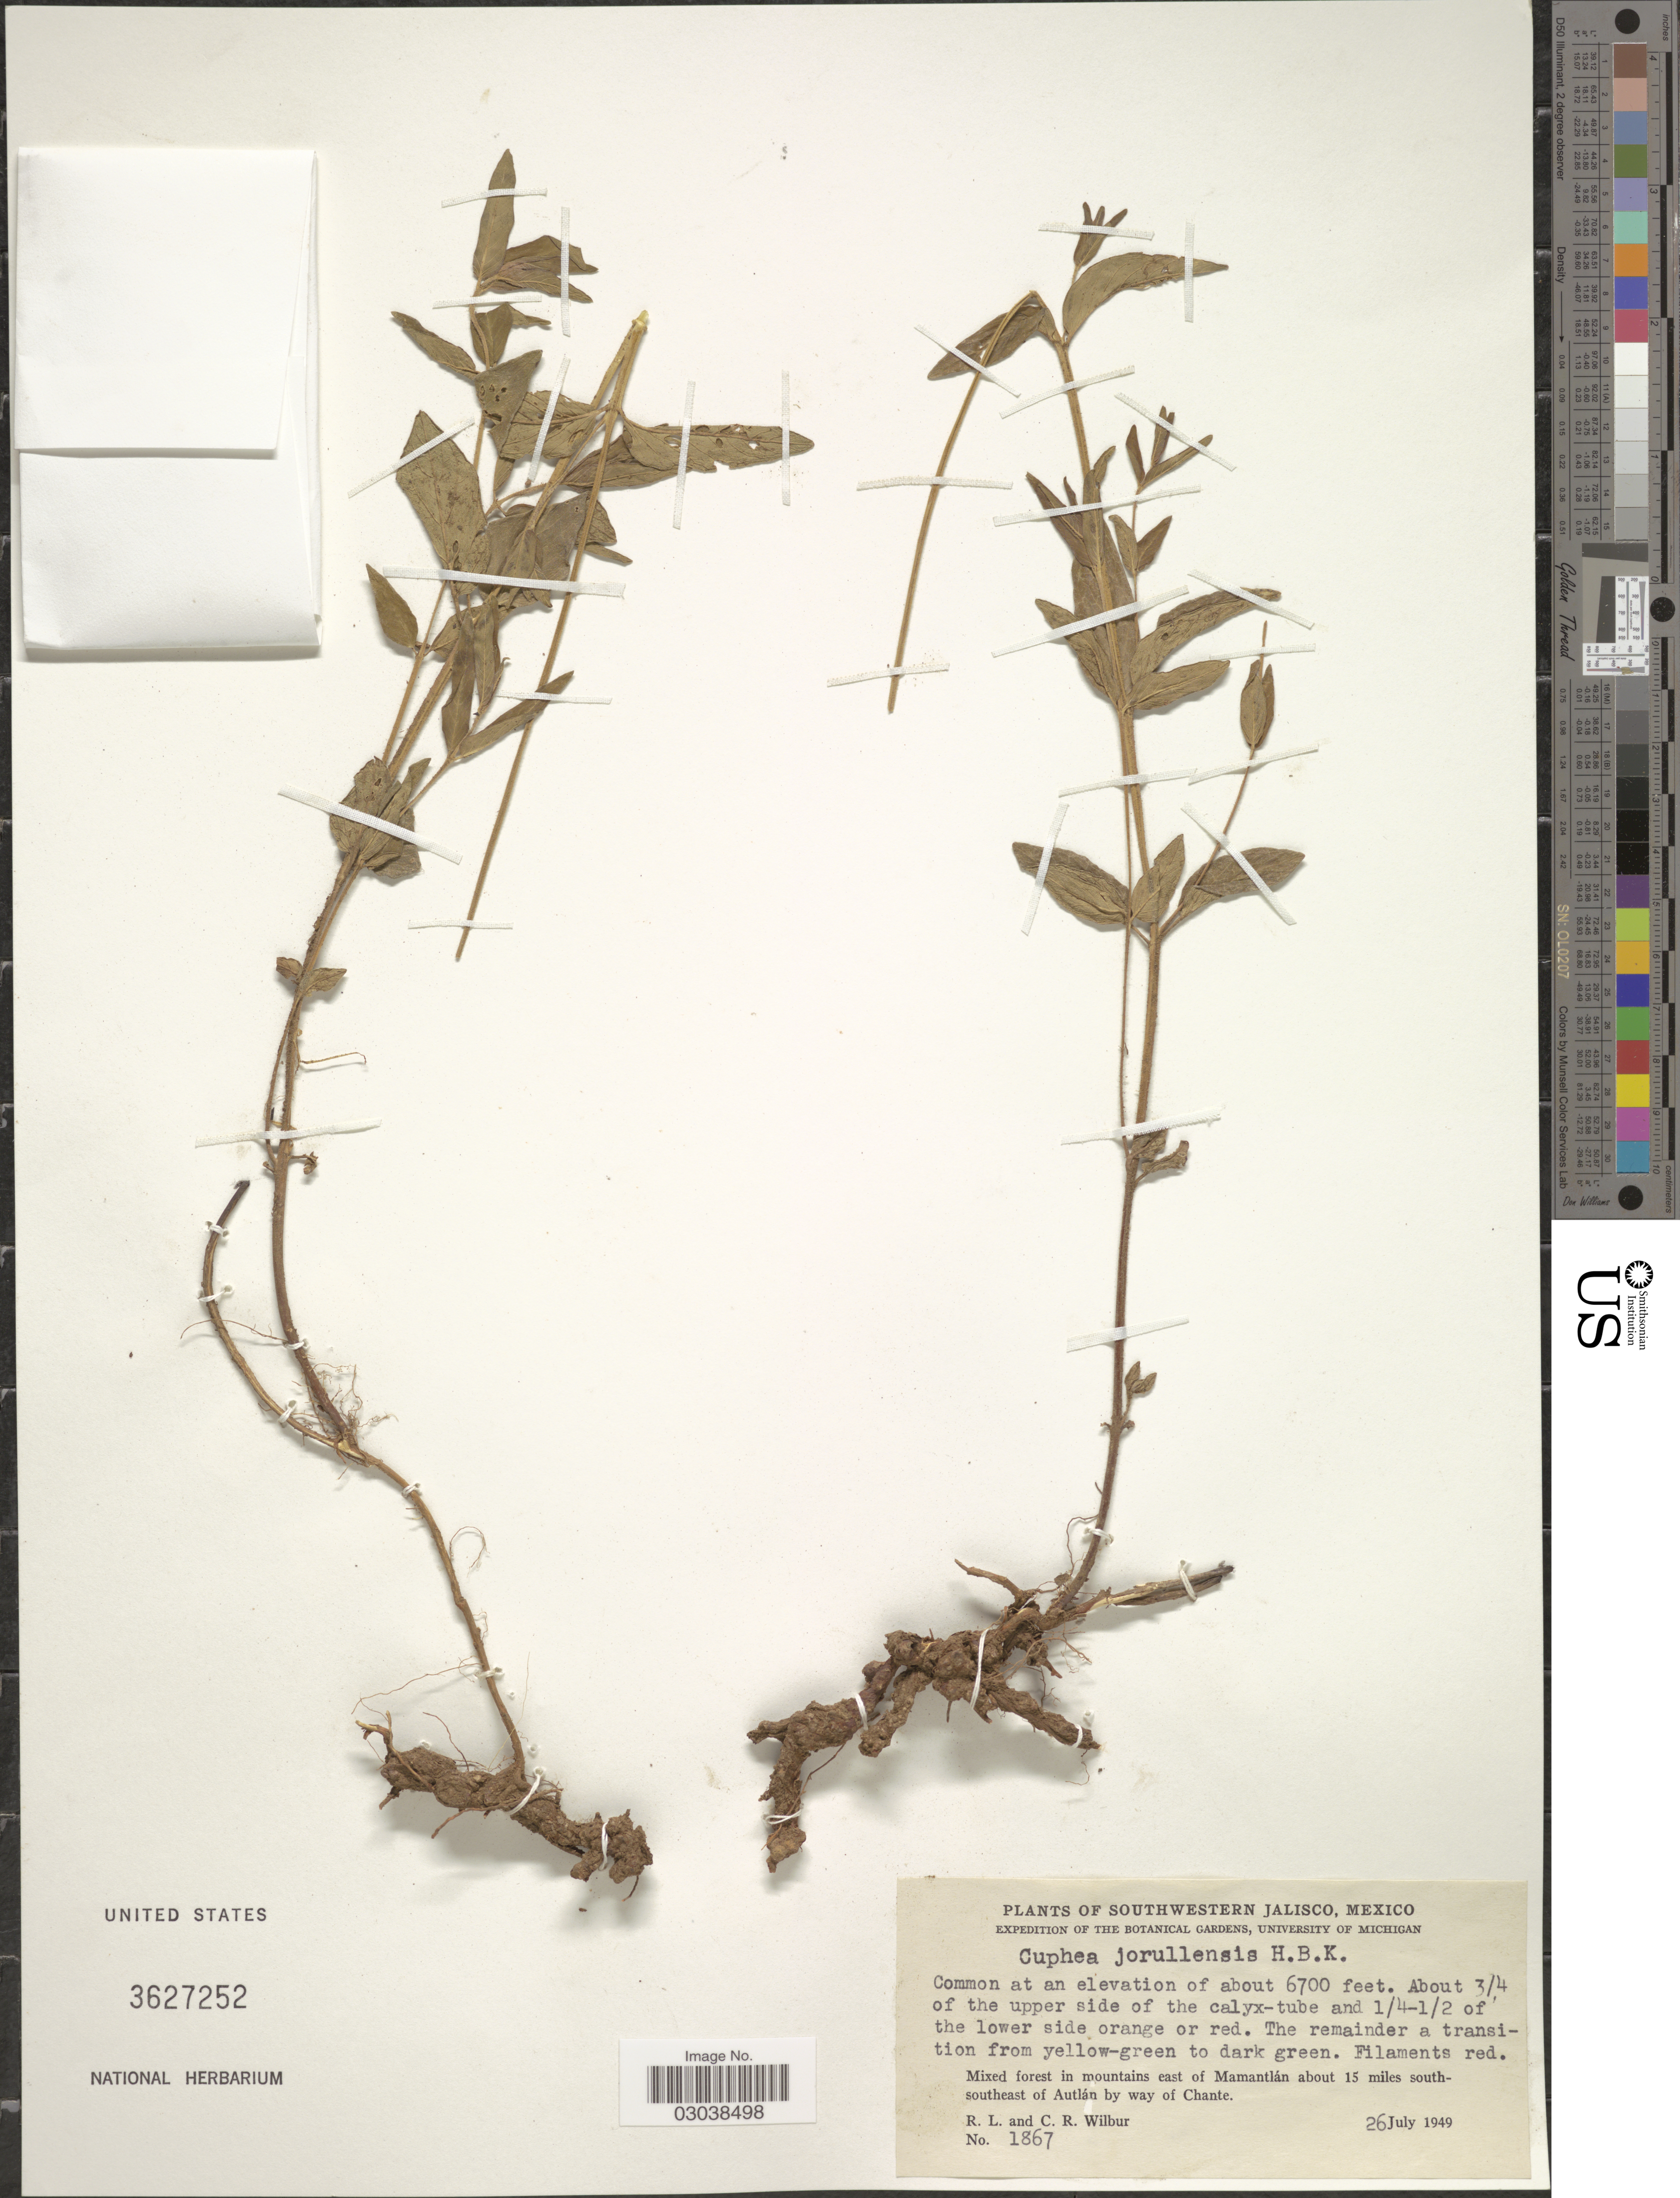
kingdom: Plantae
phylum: Tracheophyta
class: Magnoliopsida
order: Myrtales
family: Lythraceae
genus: Cuphea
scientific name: Cuphea jorullensis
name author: Kunth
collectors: R. L. Wilbur & C. Wilbur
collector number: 1867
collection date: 1949-07-26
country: Mexico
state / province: Jalisco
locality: Southwestern Jalisco. Mountains east of Mamantlán about 15 miles south-southeast of Autlán by way of Chante.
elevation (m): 2042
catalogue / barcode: US 3627252